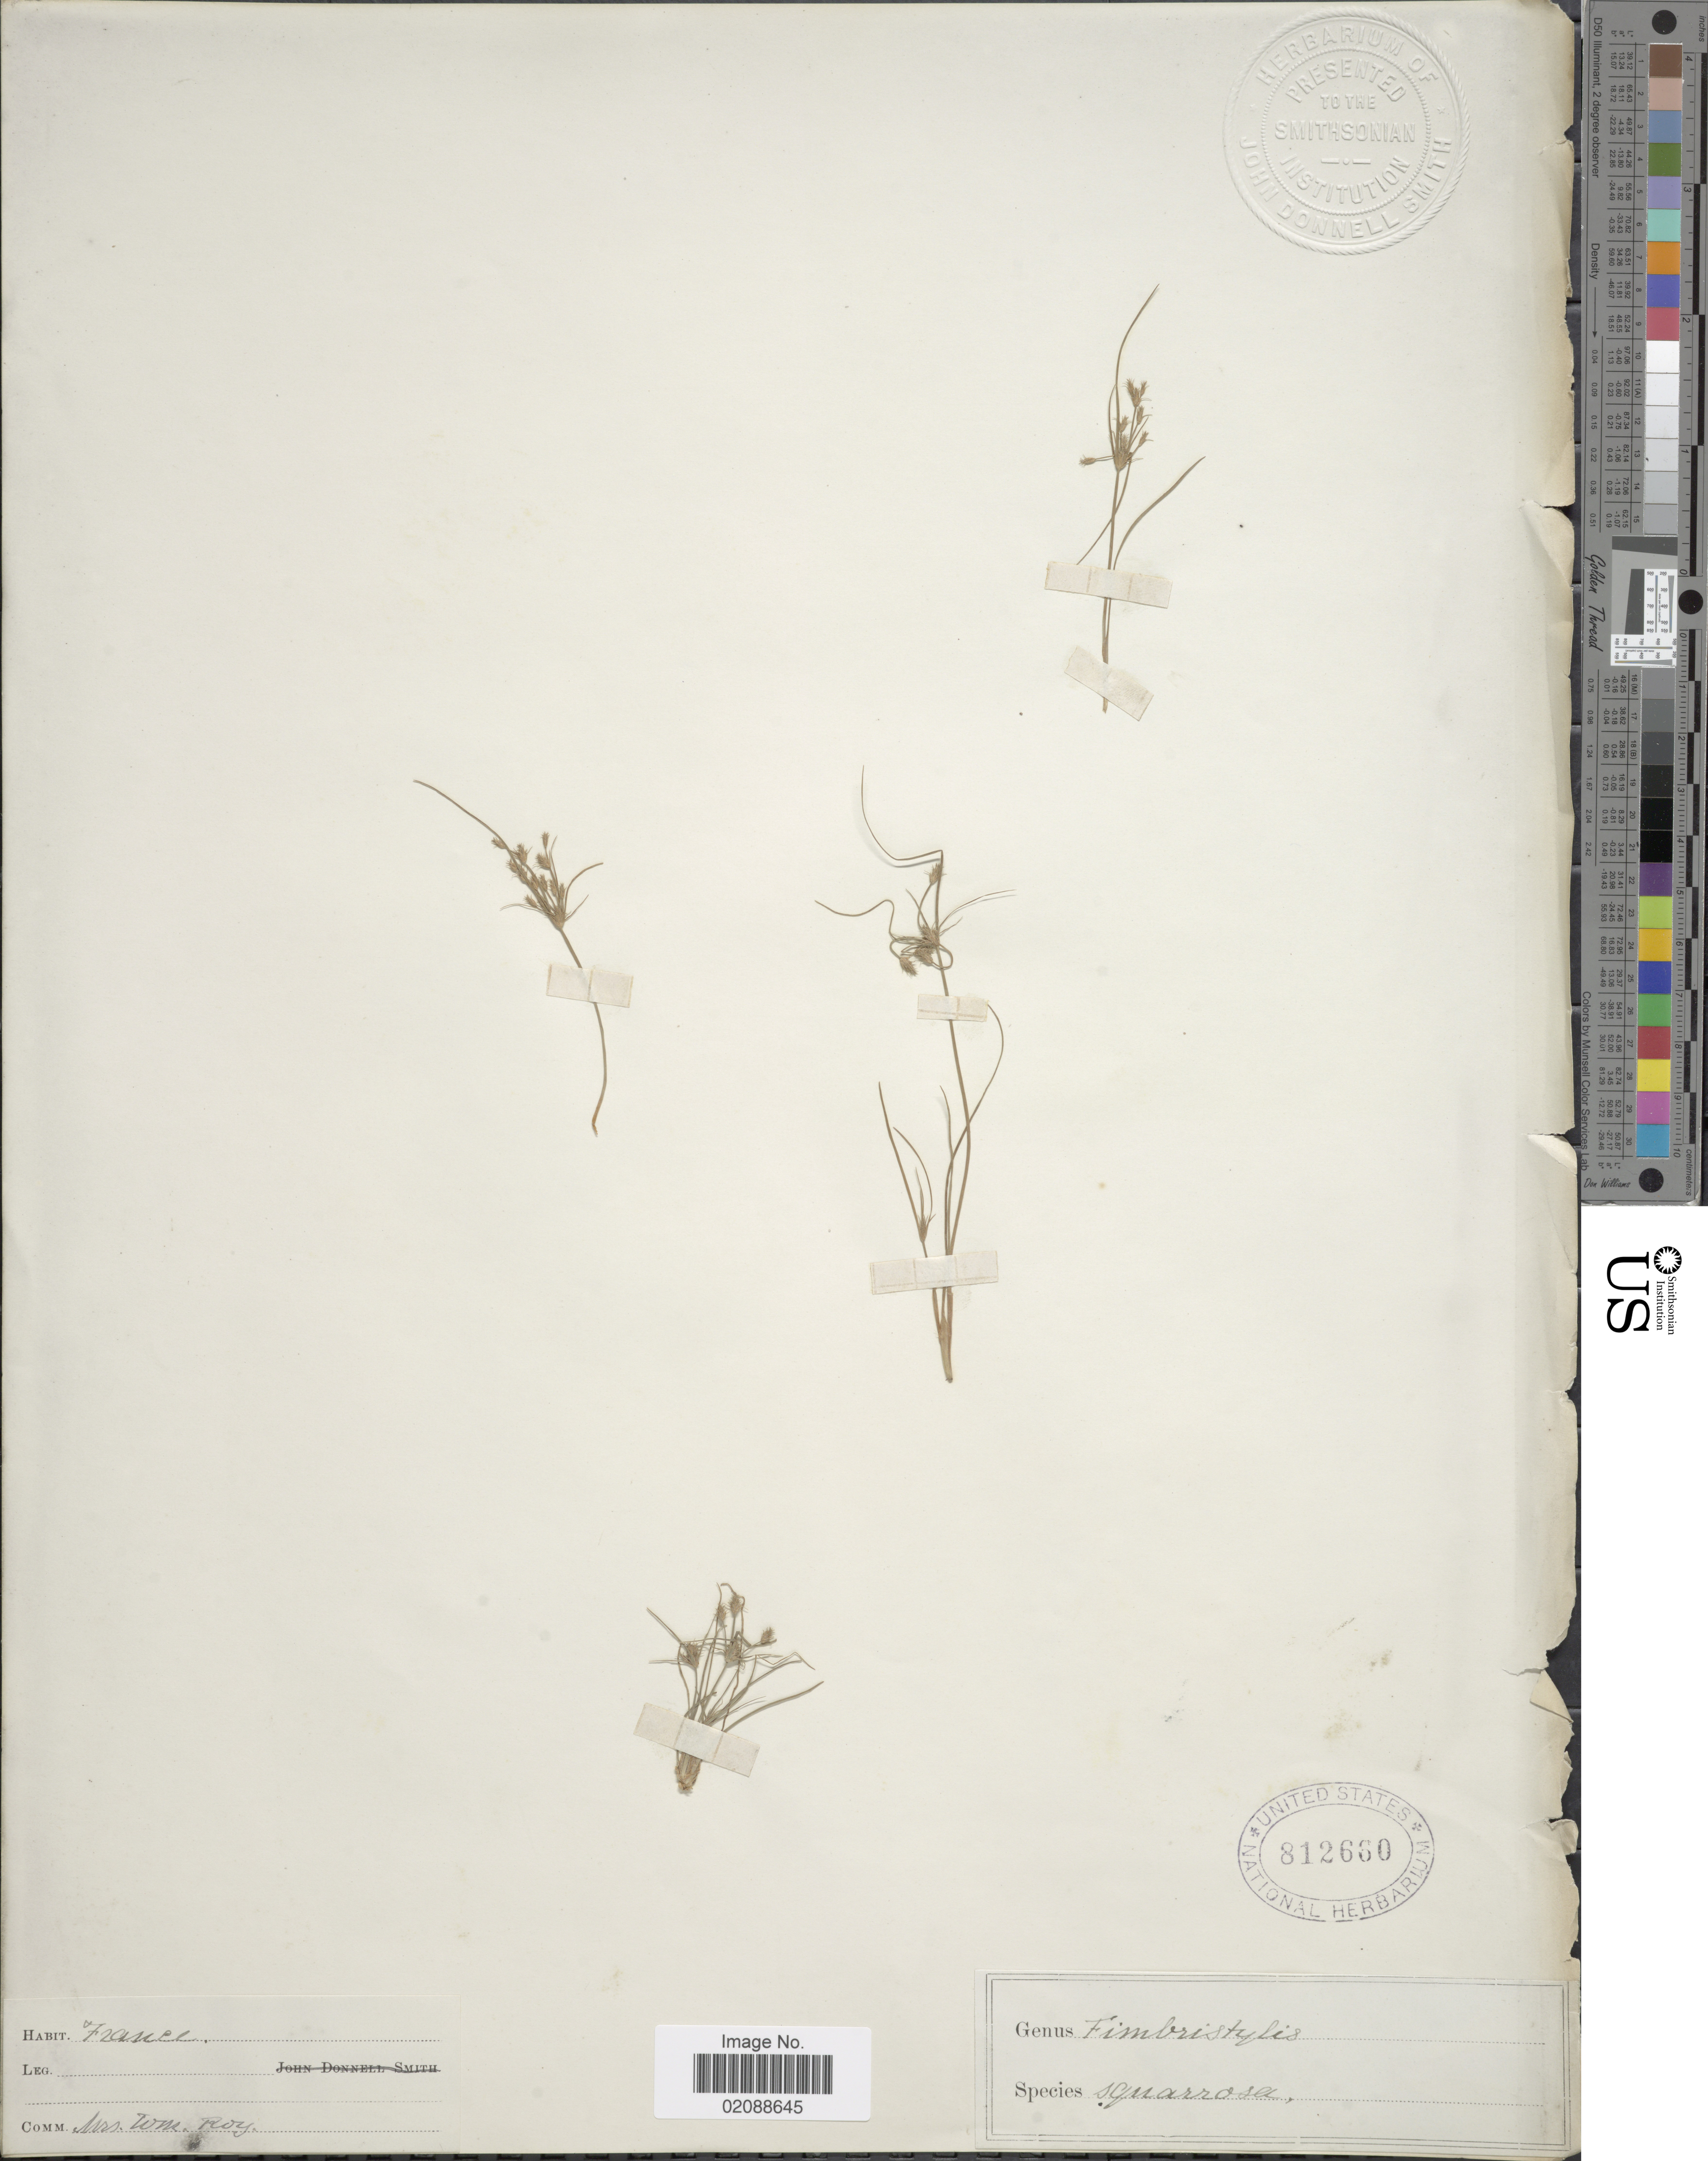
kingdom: Plantae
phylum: Tracheophyta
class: Liliopsida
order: Poales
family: Cyperaceae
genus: Fimbristylis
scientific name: Fimbristylis squarrosa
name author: Vahl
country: France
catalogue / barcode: US 812660